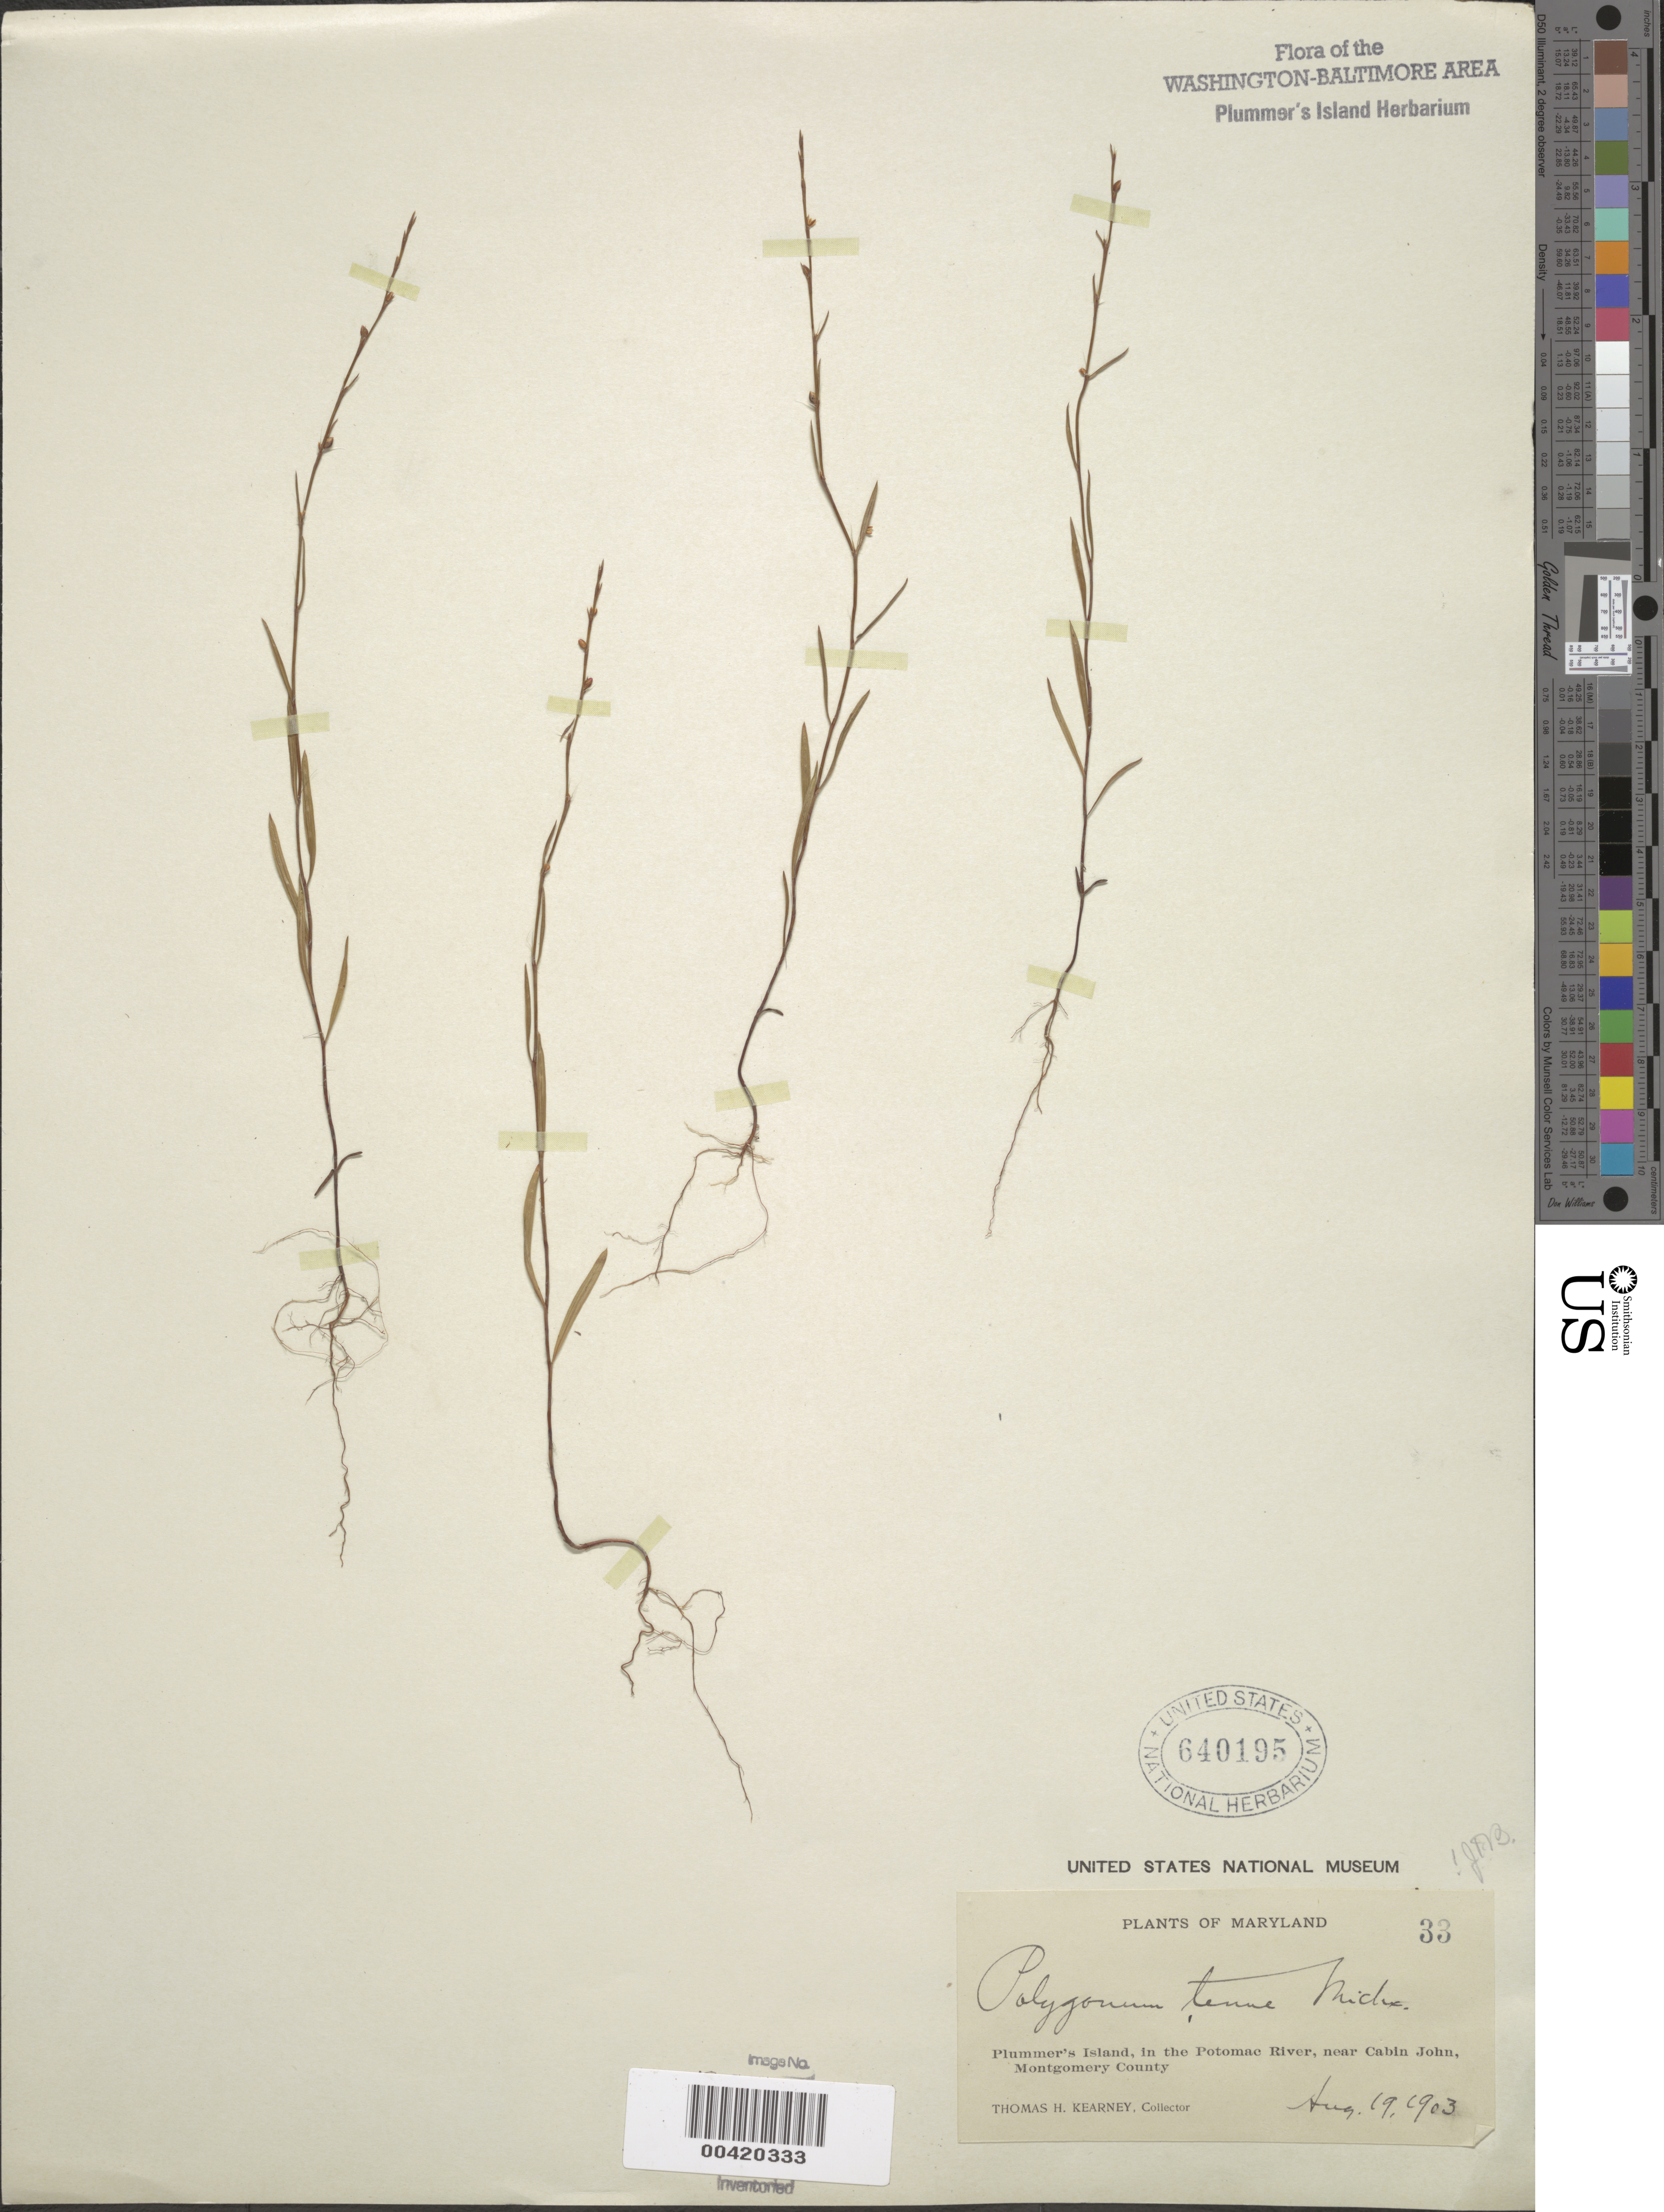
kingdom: Plantae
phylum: Tracheophyta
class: Magnoliopsida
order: Caryophyllales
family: Polygonaceae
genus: Polygonum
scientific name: Polygonum tenue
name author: F. Michx.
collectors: T. H. Kearney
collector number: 33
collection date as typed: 19 Aug 1903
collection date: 1903-08-19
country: United States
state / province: Maryland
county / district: Montgomery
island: Plummers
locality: Plummer's Island C. & O. Canal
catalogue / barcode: US 640195